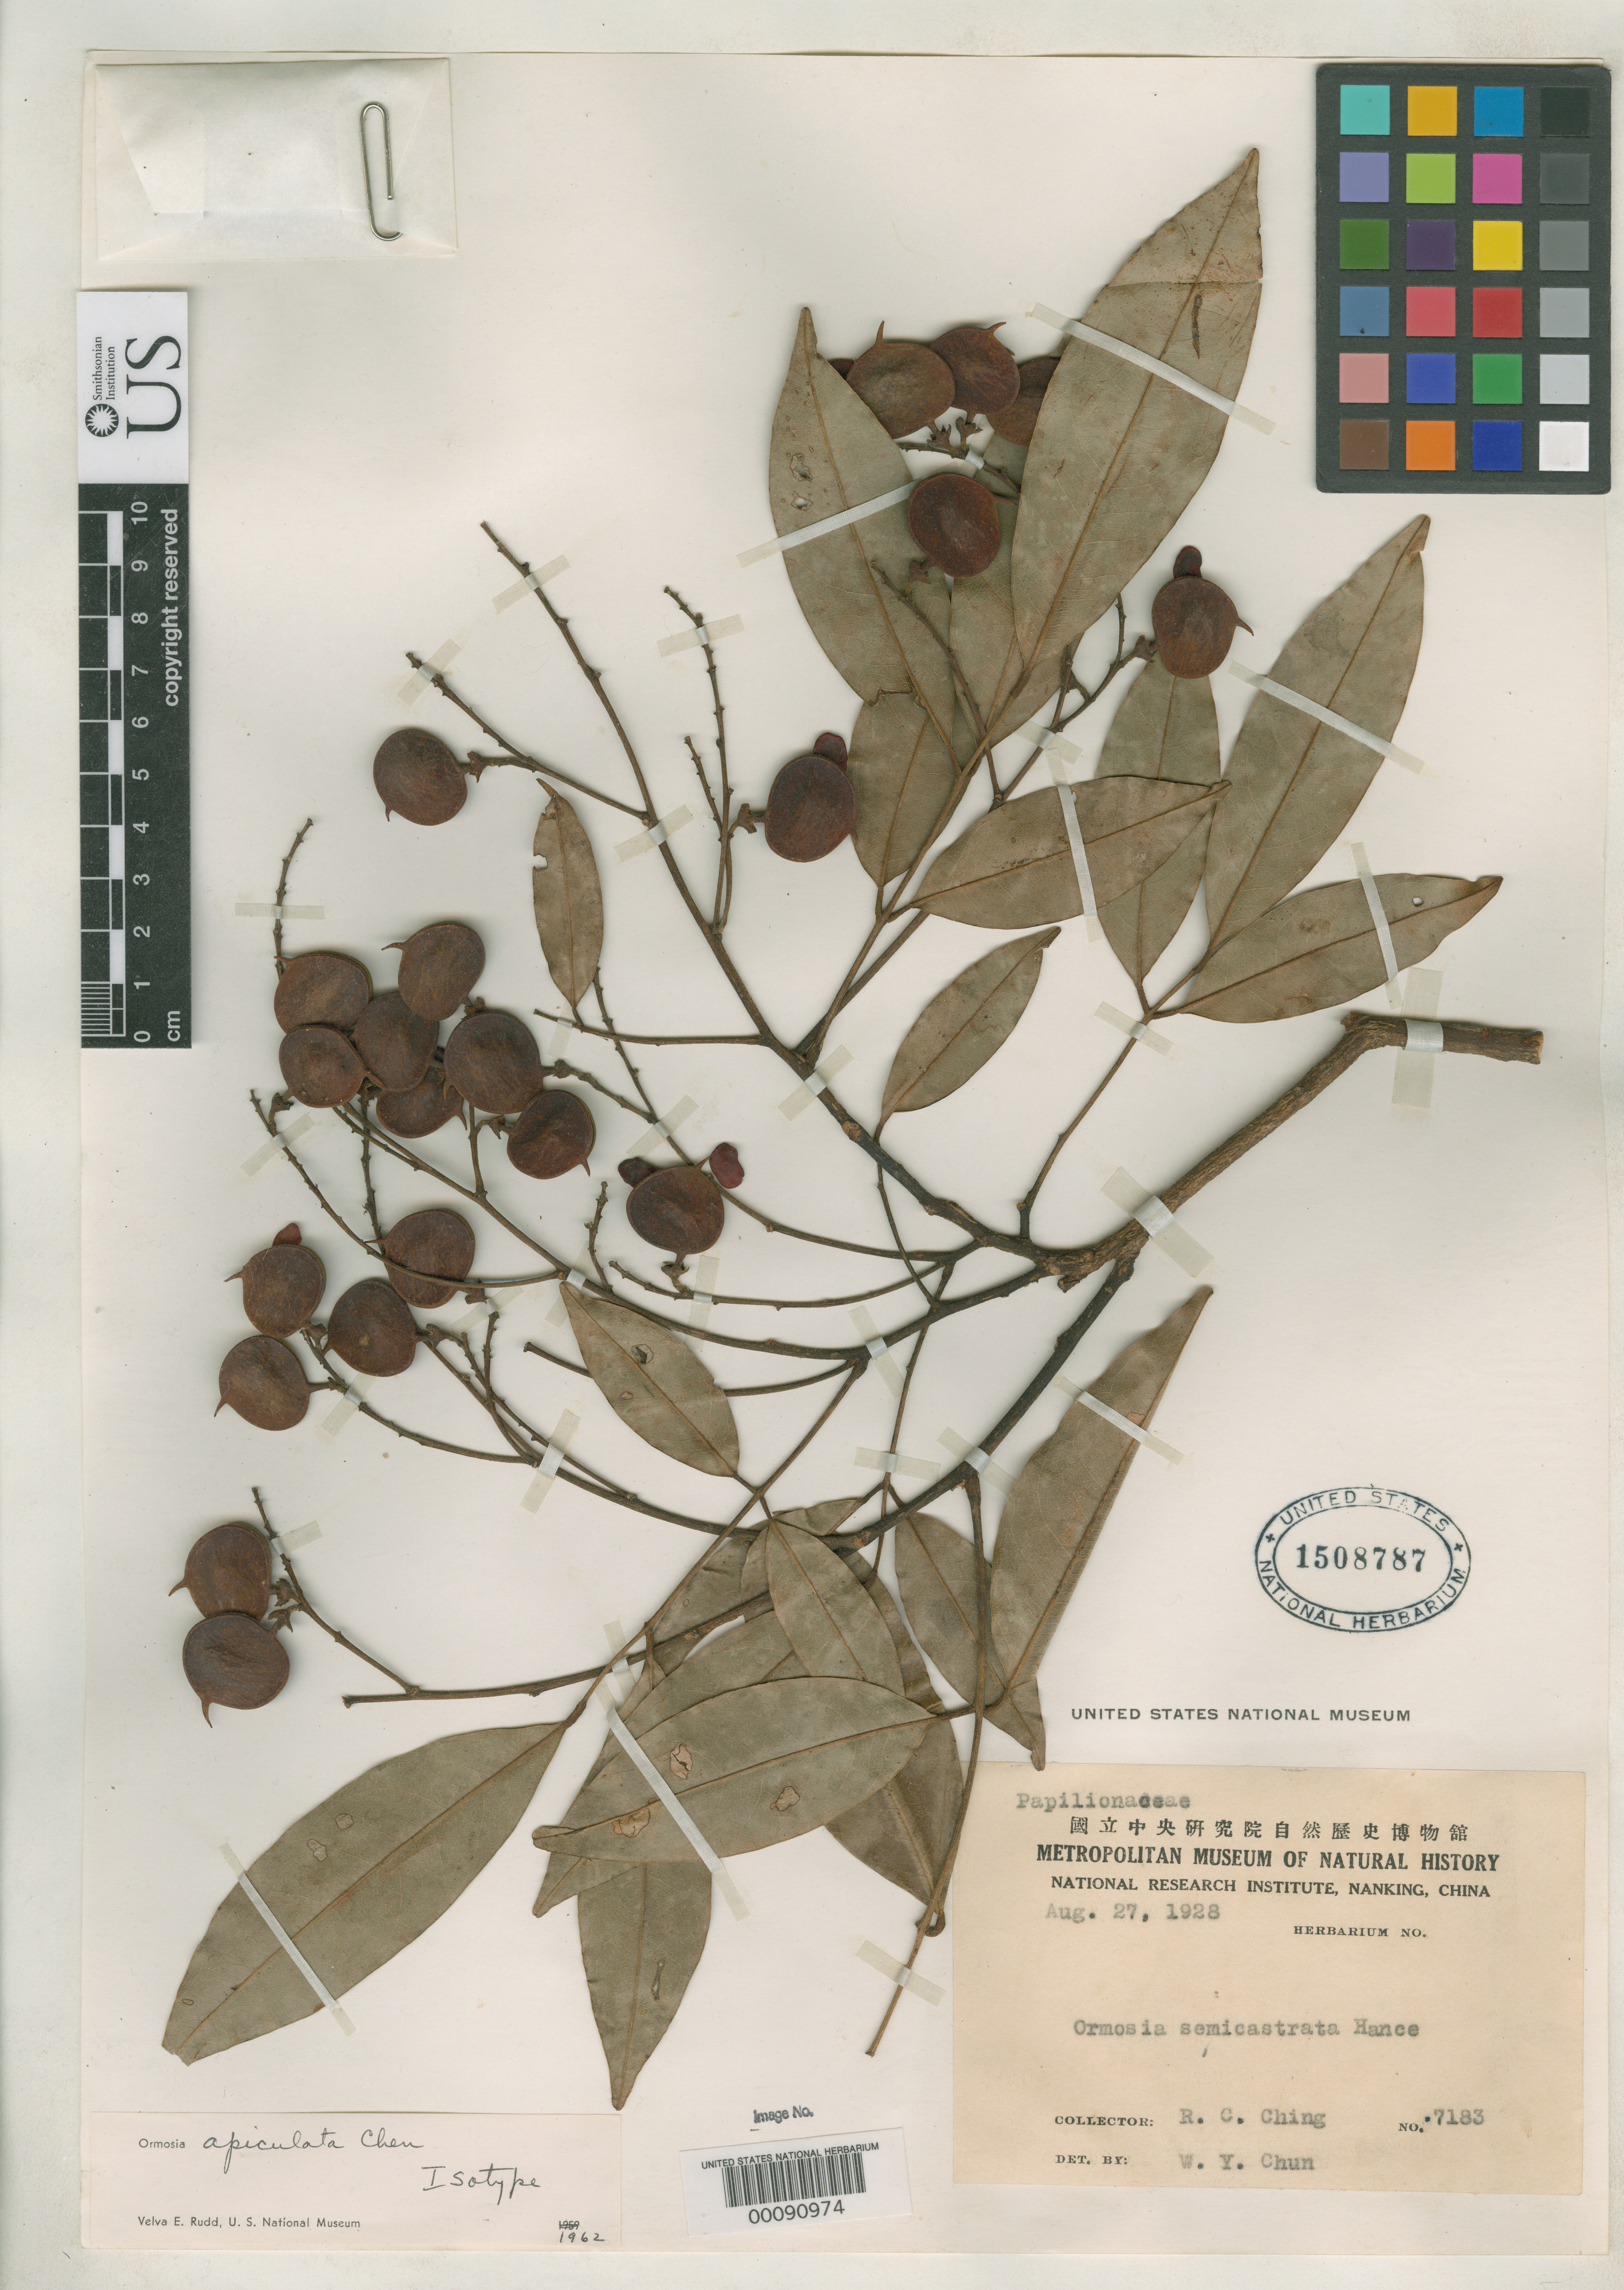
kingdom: Plantae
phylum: Tracheophyta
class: Magnoliopsida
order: Fabales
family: Fabaceae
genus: Ormosia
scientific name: Ormosia apiculata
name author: H.Y. Chen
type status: Isotype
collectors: R. C. Ching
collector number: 7183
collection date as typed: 27 Aug 1928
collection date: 1928-08-27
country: China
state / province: Guangxi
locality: Yeo Mar Shan, north of Hin Yen.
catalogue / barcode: US 1508787